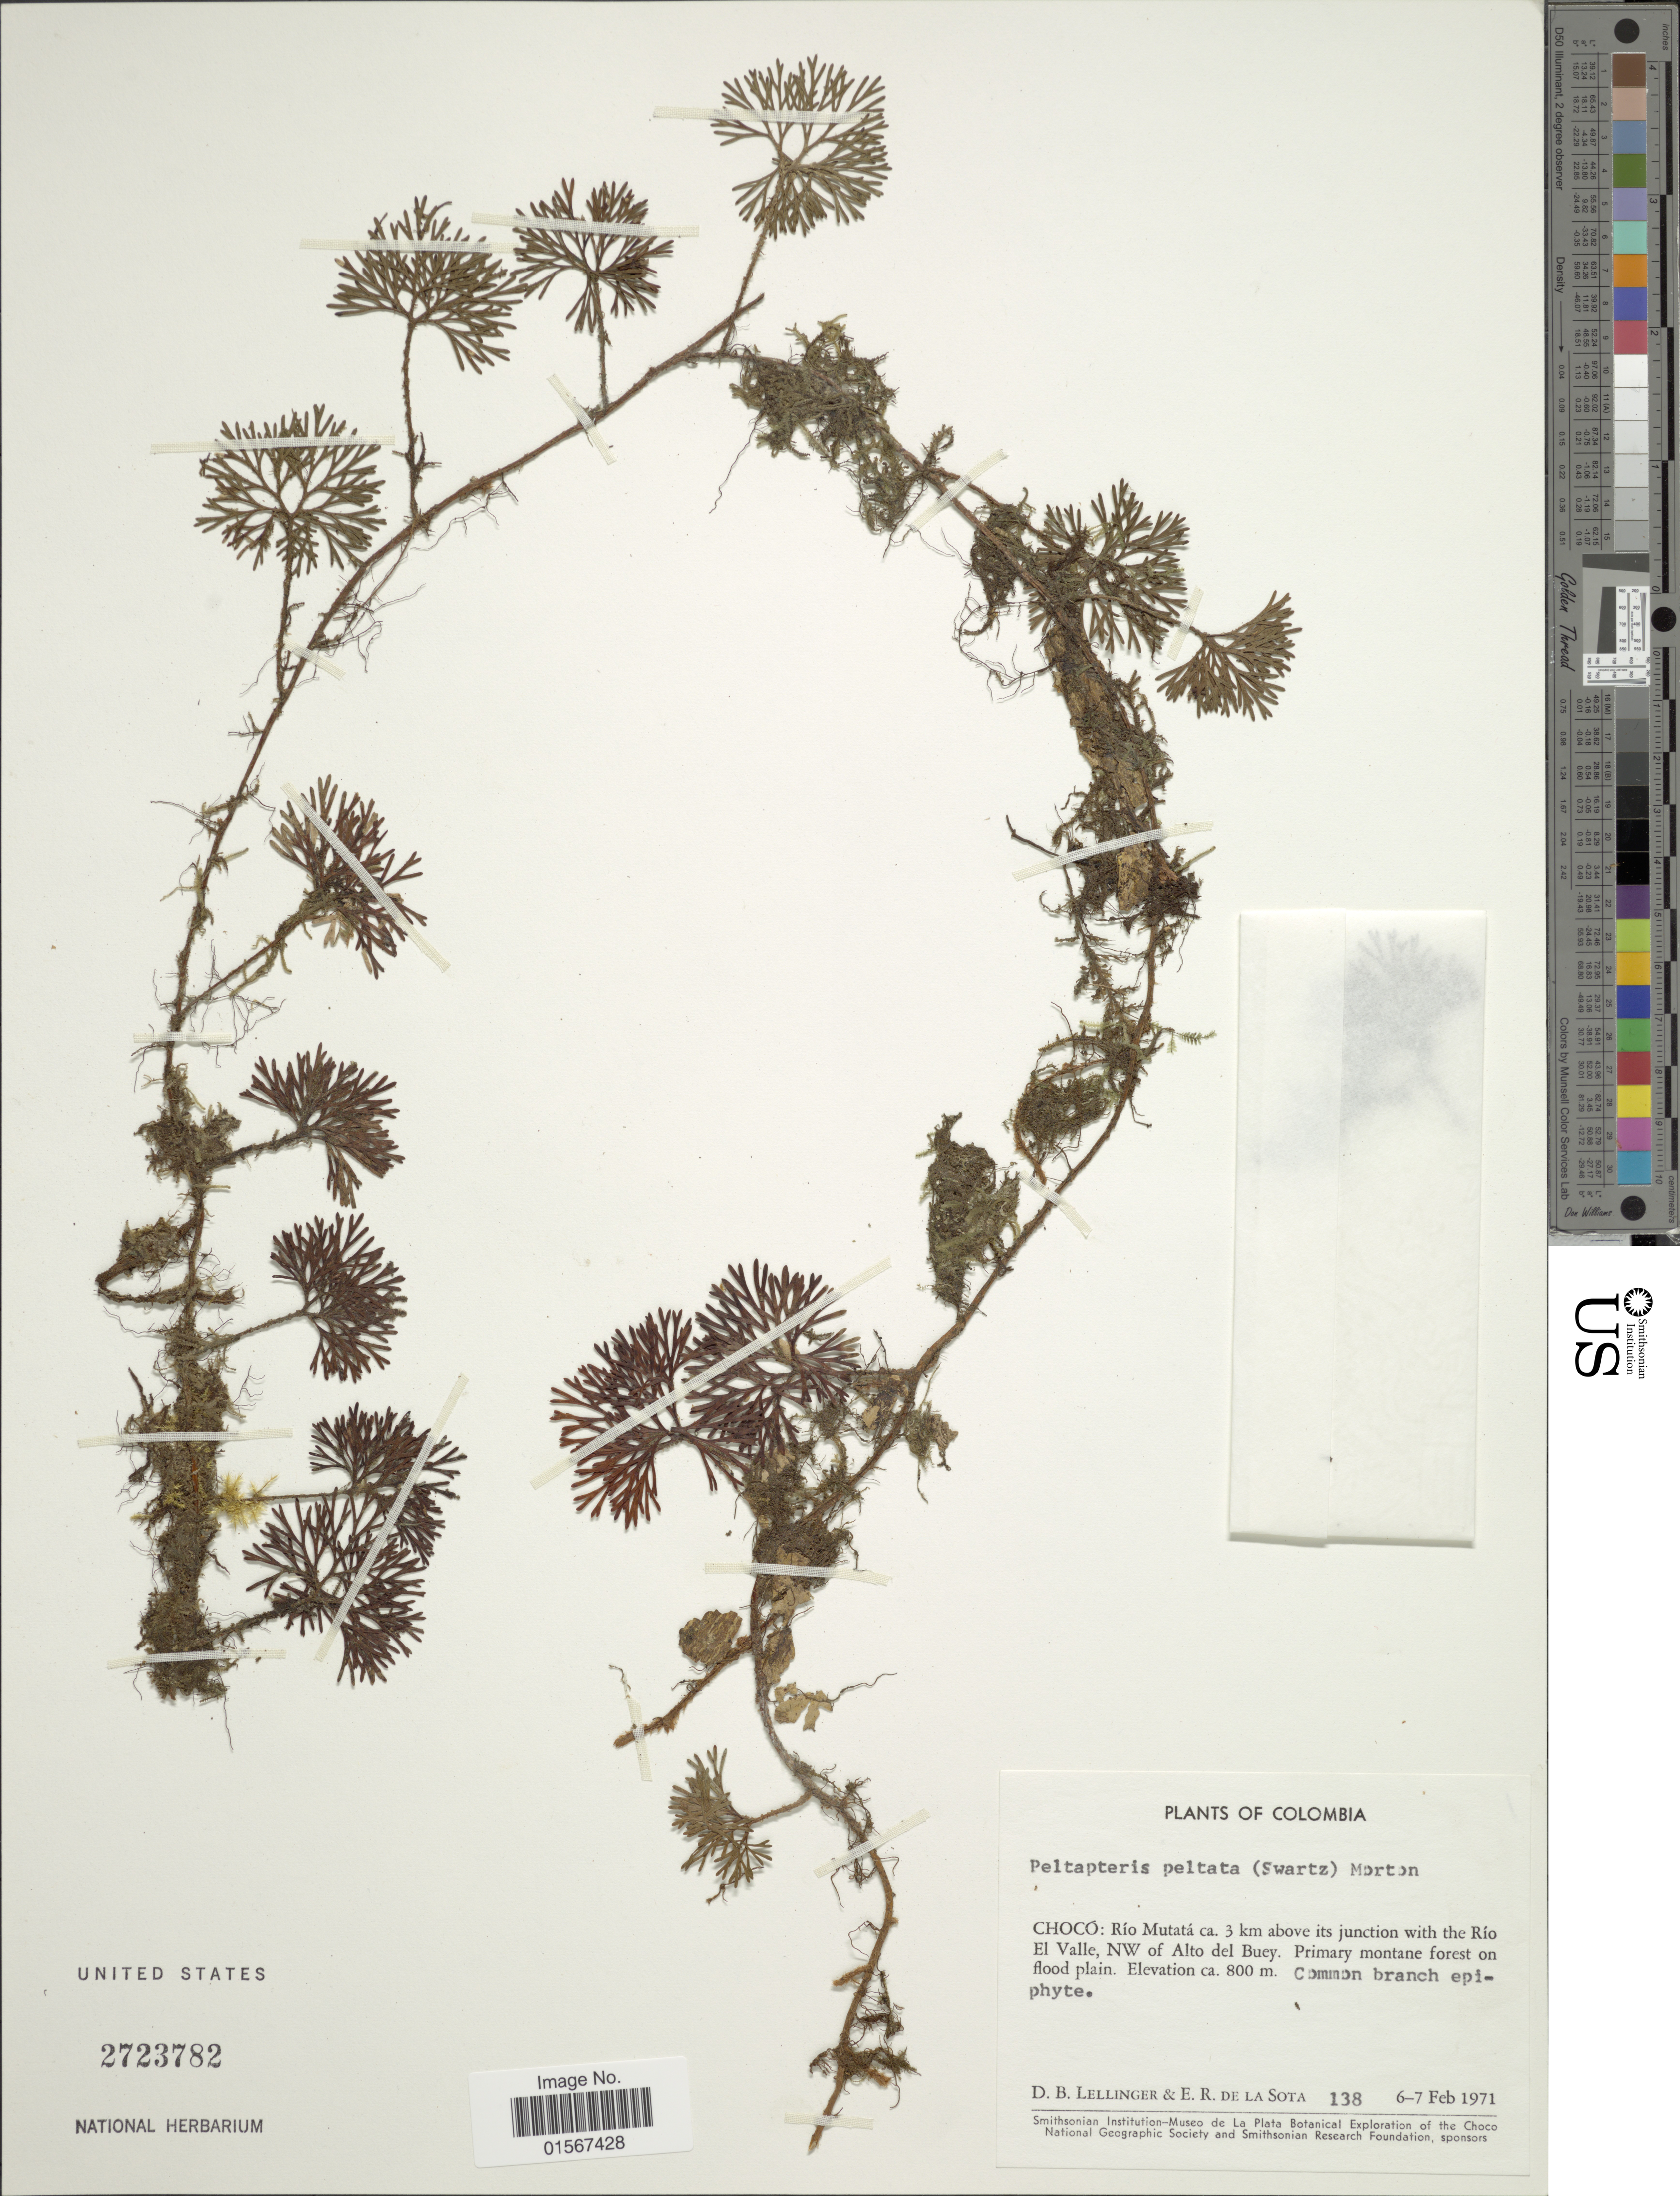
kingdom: Plantae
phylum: Tracheophyta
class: Polypodiopsida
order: Polypodiales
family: Dryopteridaceae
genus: Elaphoglossum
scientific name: Elaphoglossum peltatum f. peltatum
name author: (Sw.) Urb.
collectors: D. B. Lellinger & E. R. de la Sota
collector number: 138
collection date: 1971-02-06/1971-02-07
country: Colombia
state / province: Chocó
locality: Colombia, Chocó: Río Mutatá ca. 3 km above its junction with the Río El Valle, NW of Alto del Buey.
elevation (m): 800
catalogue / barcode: US 2723782